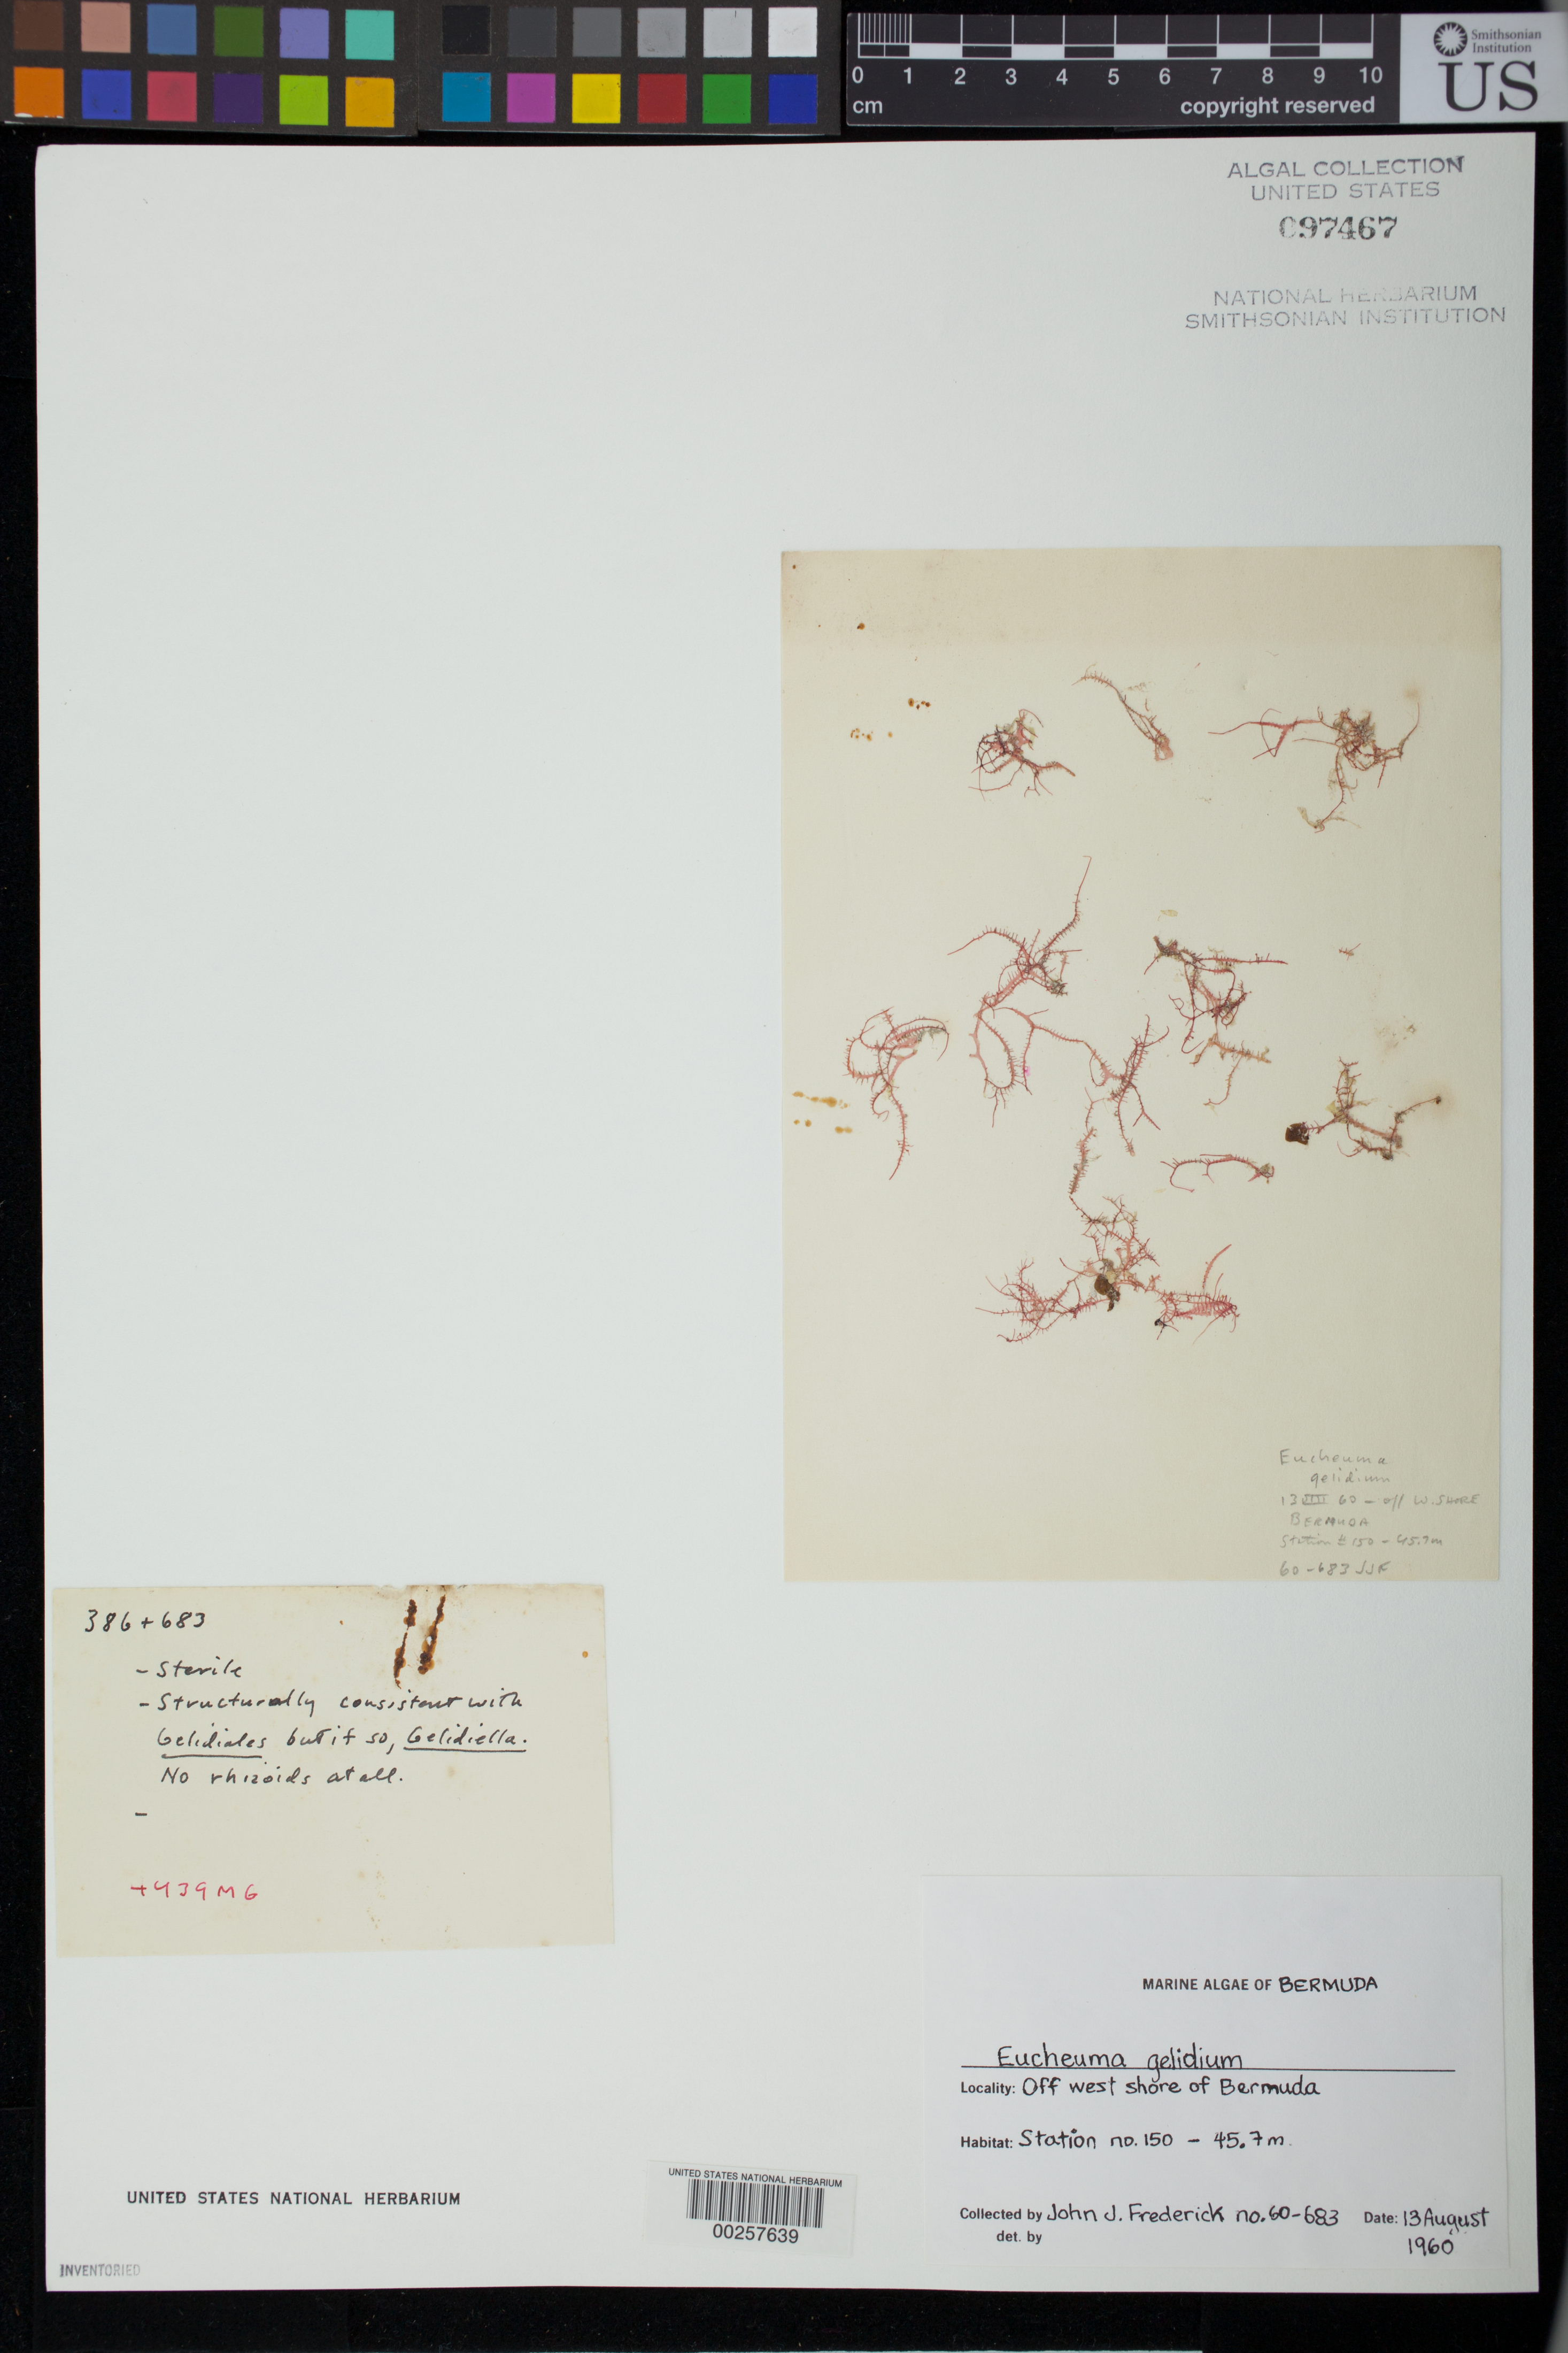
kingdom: Plantae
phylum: Rhodophyta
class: Florideophyceae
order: Gigartinales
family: Solieriaceae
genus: Meristotheca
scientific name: Meristotheca gelidium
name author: (J. Agardh) E.J. Faye & Masuda in E.J. Faye et al.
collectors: J. Frederick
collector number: JJF 60-683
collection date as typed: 13 Aug 1960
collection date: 1960-08-13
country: Bermuda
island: Bermuda Island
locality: Off west shore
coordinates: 32 21'45"N, 64 58'45"W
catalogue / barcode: US 97467